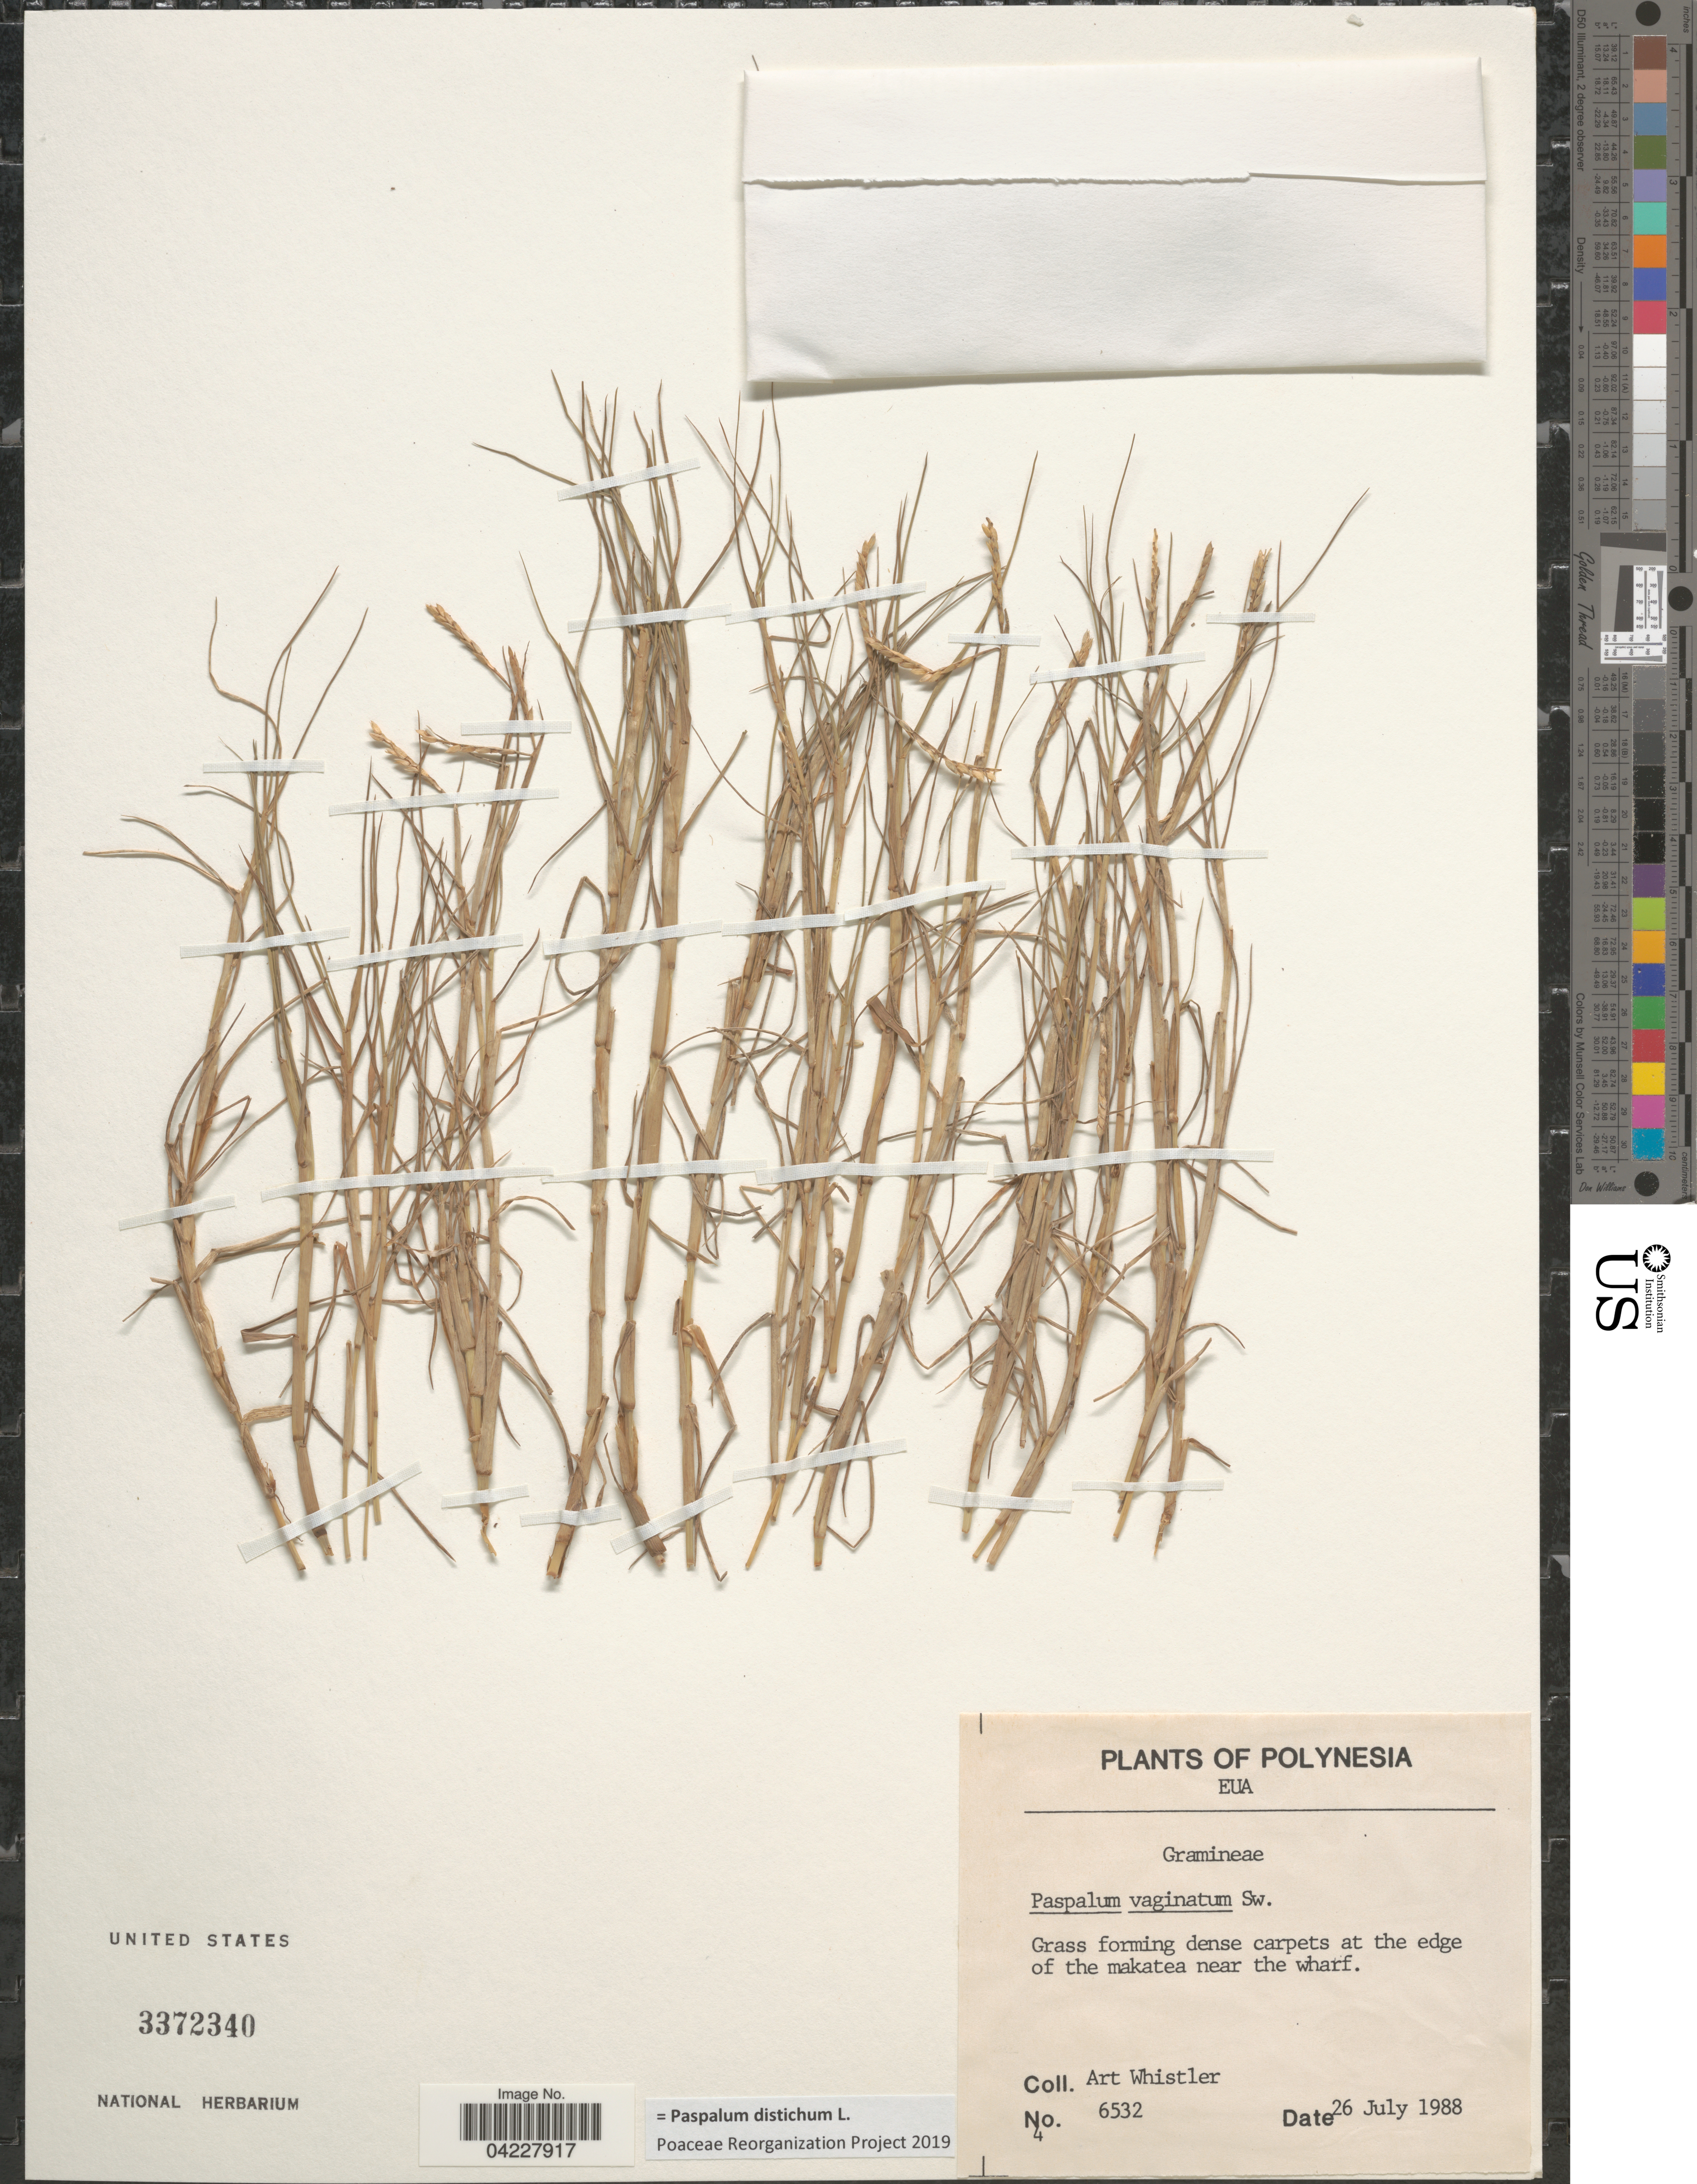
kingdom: Plantae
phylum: Tracheophyta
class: Liliopsida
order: Poales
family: Poaceae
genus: Paspalum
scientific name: Paspalum distichum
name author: L.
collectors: A. Whistler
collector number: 6532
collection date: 1988-07-26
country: Tonga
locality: Polynesia. Eua. At the edge of the makatea near the wharf.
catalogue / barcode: US 3372340